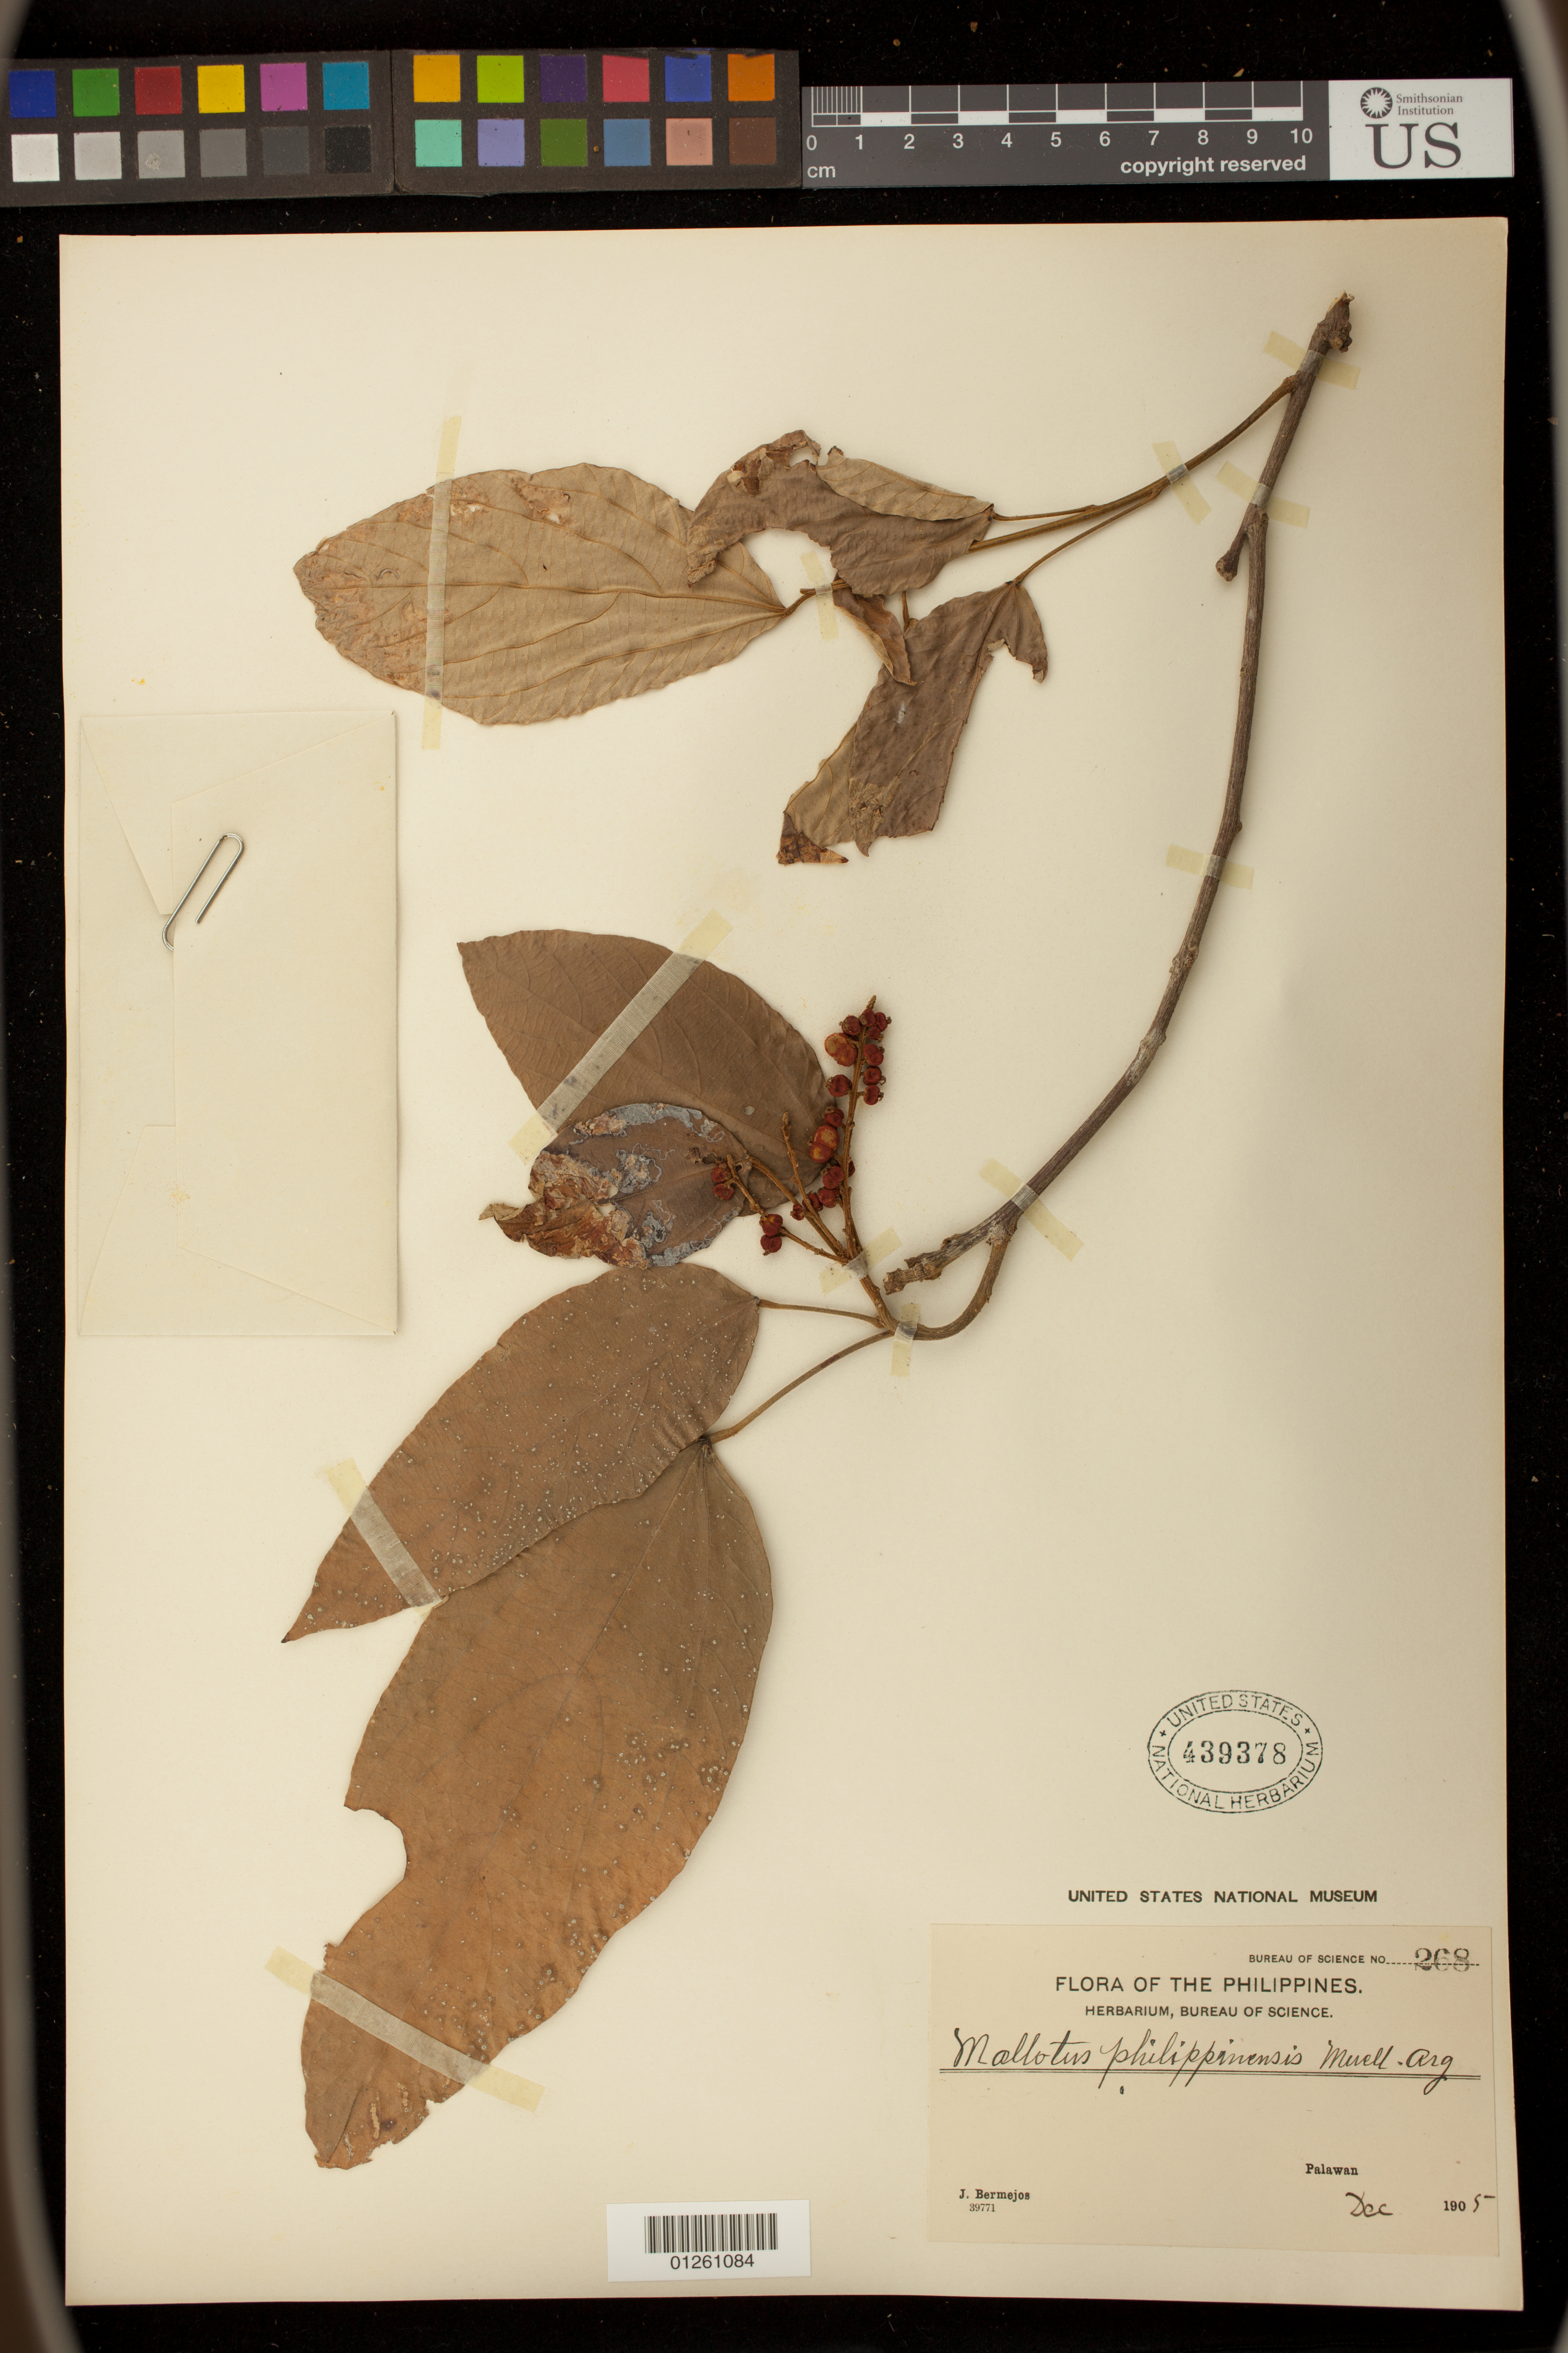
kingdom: Plantae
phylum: Tracheophyta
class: Magnoliopsida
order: Malpighiales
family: Euphorbiaceae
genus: Mallotus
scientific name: Mallotus philippensis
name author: (Lam.) Müll. Arg.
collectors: J. Bermejos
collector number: Bur. Sci. 268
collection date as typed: Dec 1905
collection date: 1905-12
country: Philippines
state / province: Mimaropa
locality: Palawan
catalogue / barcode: US 439378